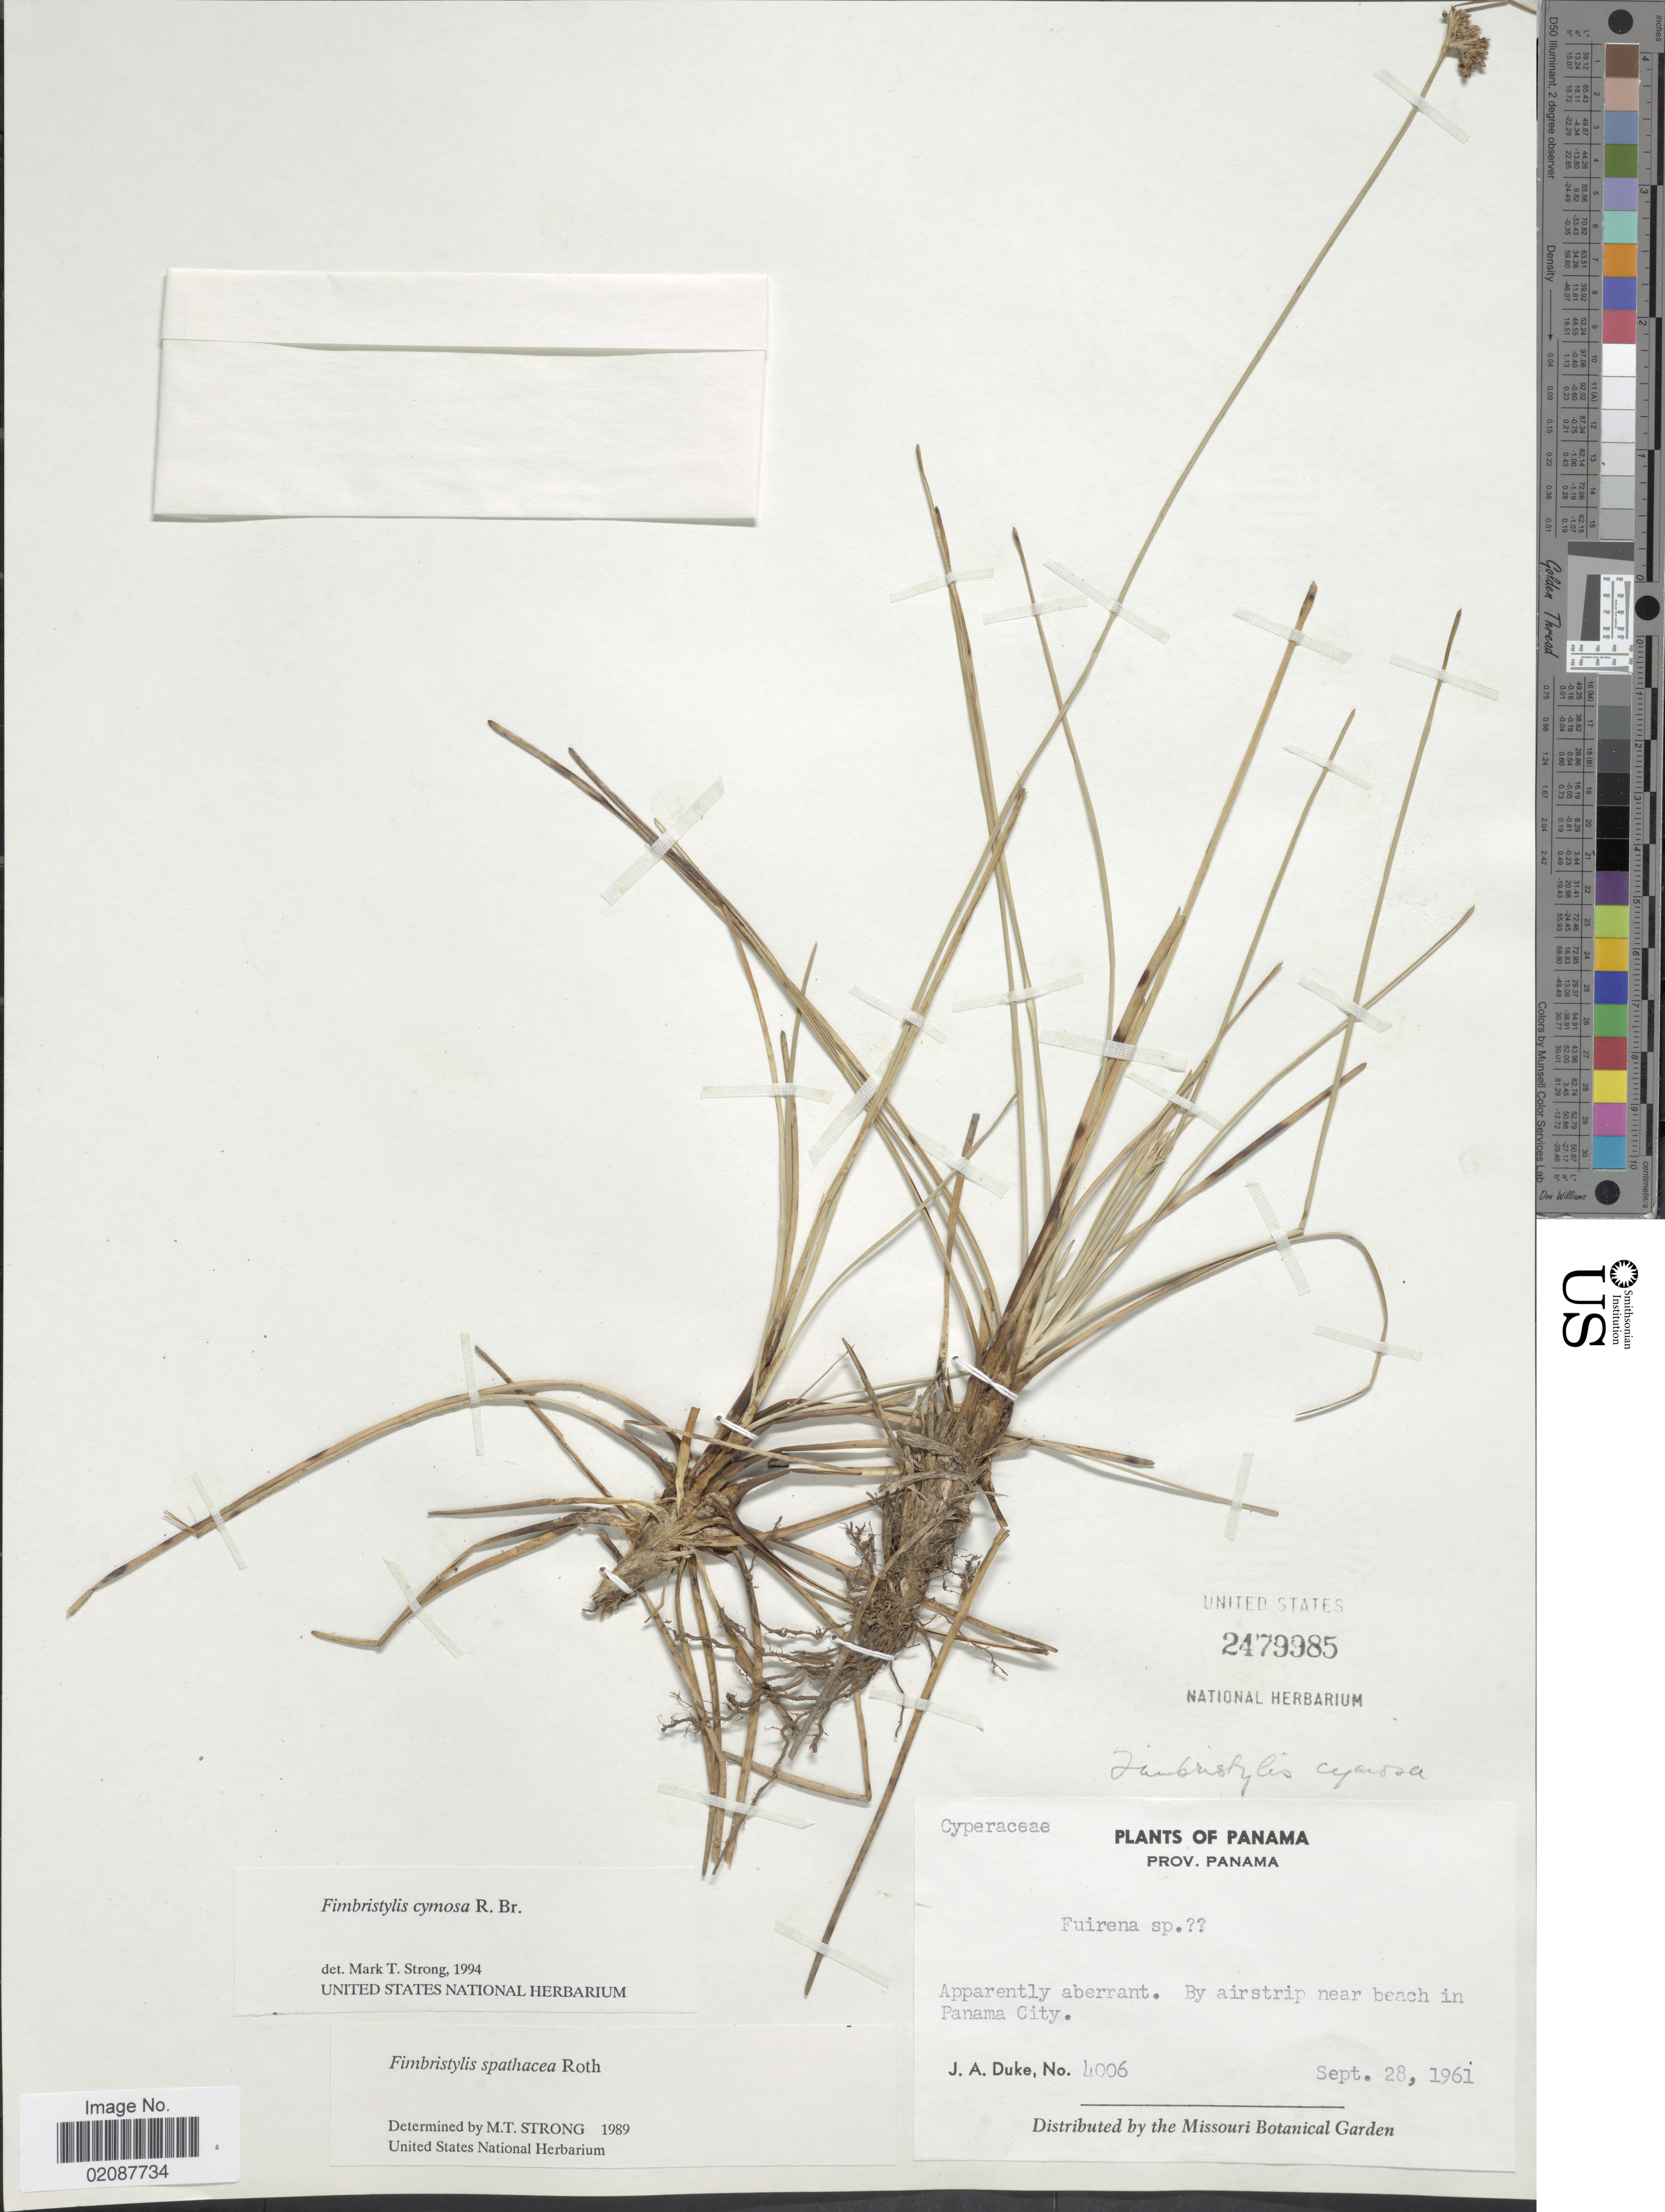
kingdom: Plantae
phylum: Tracheophyta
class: Liliopsida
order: Poales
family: Cyperaceae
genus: Fimbristylis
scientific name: Fimbristylis cymosa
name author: R. Br.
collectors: J. A. Duke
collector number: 4006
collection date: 1961-09-28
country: Panama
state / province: Panamá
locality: By airstrip near beach in Panama City.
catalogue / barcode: US 2479985